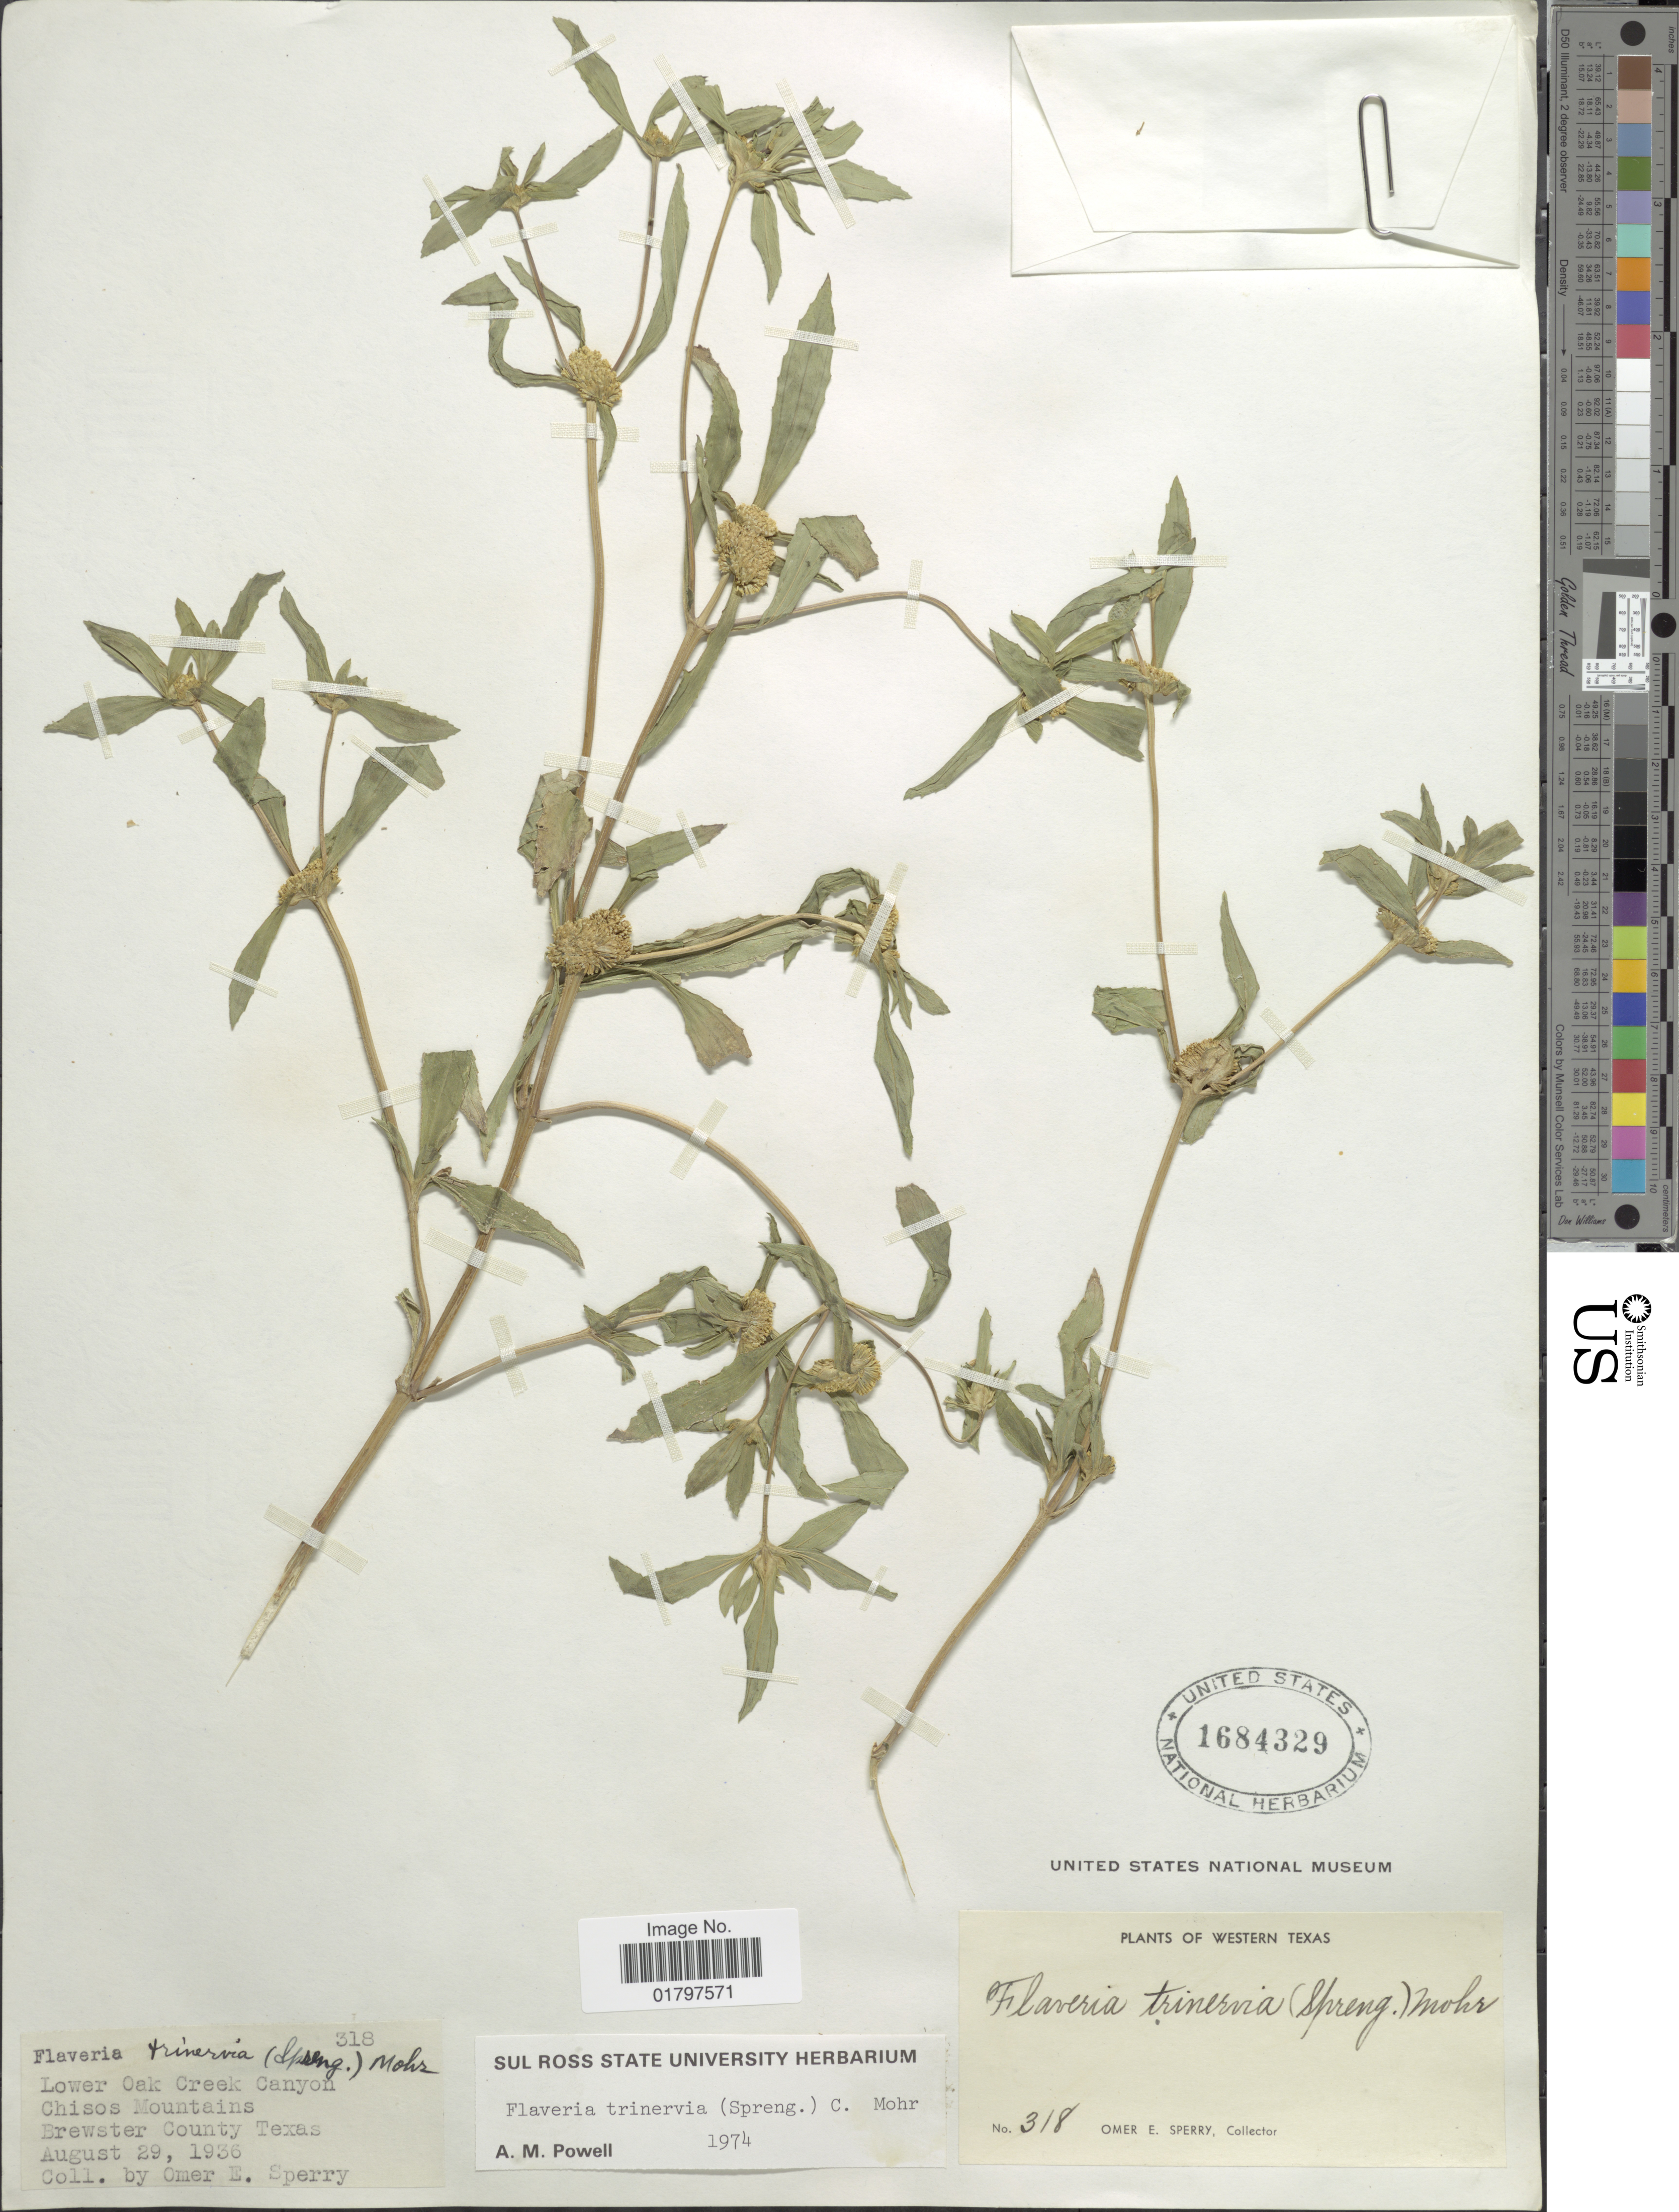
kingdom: Plantae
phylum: Tracheophyta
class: Magnoliopsida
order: Asterales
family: Asteraceae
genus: Flaveria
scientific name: Flaveria trinervia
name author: (Spreng.) C. Mohr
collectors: O. E. Sperry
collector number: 318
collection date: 1936-08-29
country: United States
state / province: Texas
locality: Lower Oak Creek Canyon. Chisos Mountains. Brewster County Texas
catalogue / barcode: US 1684329